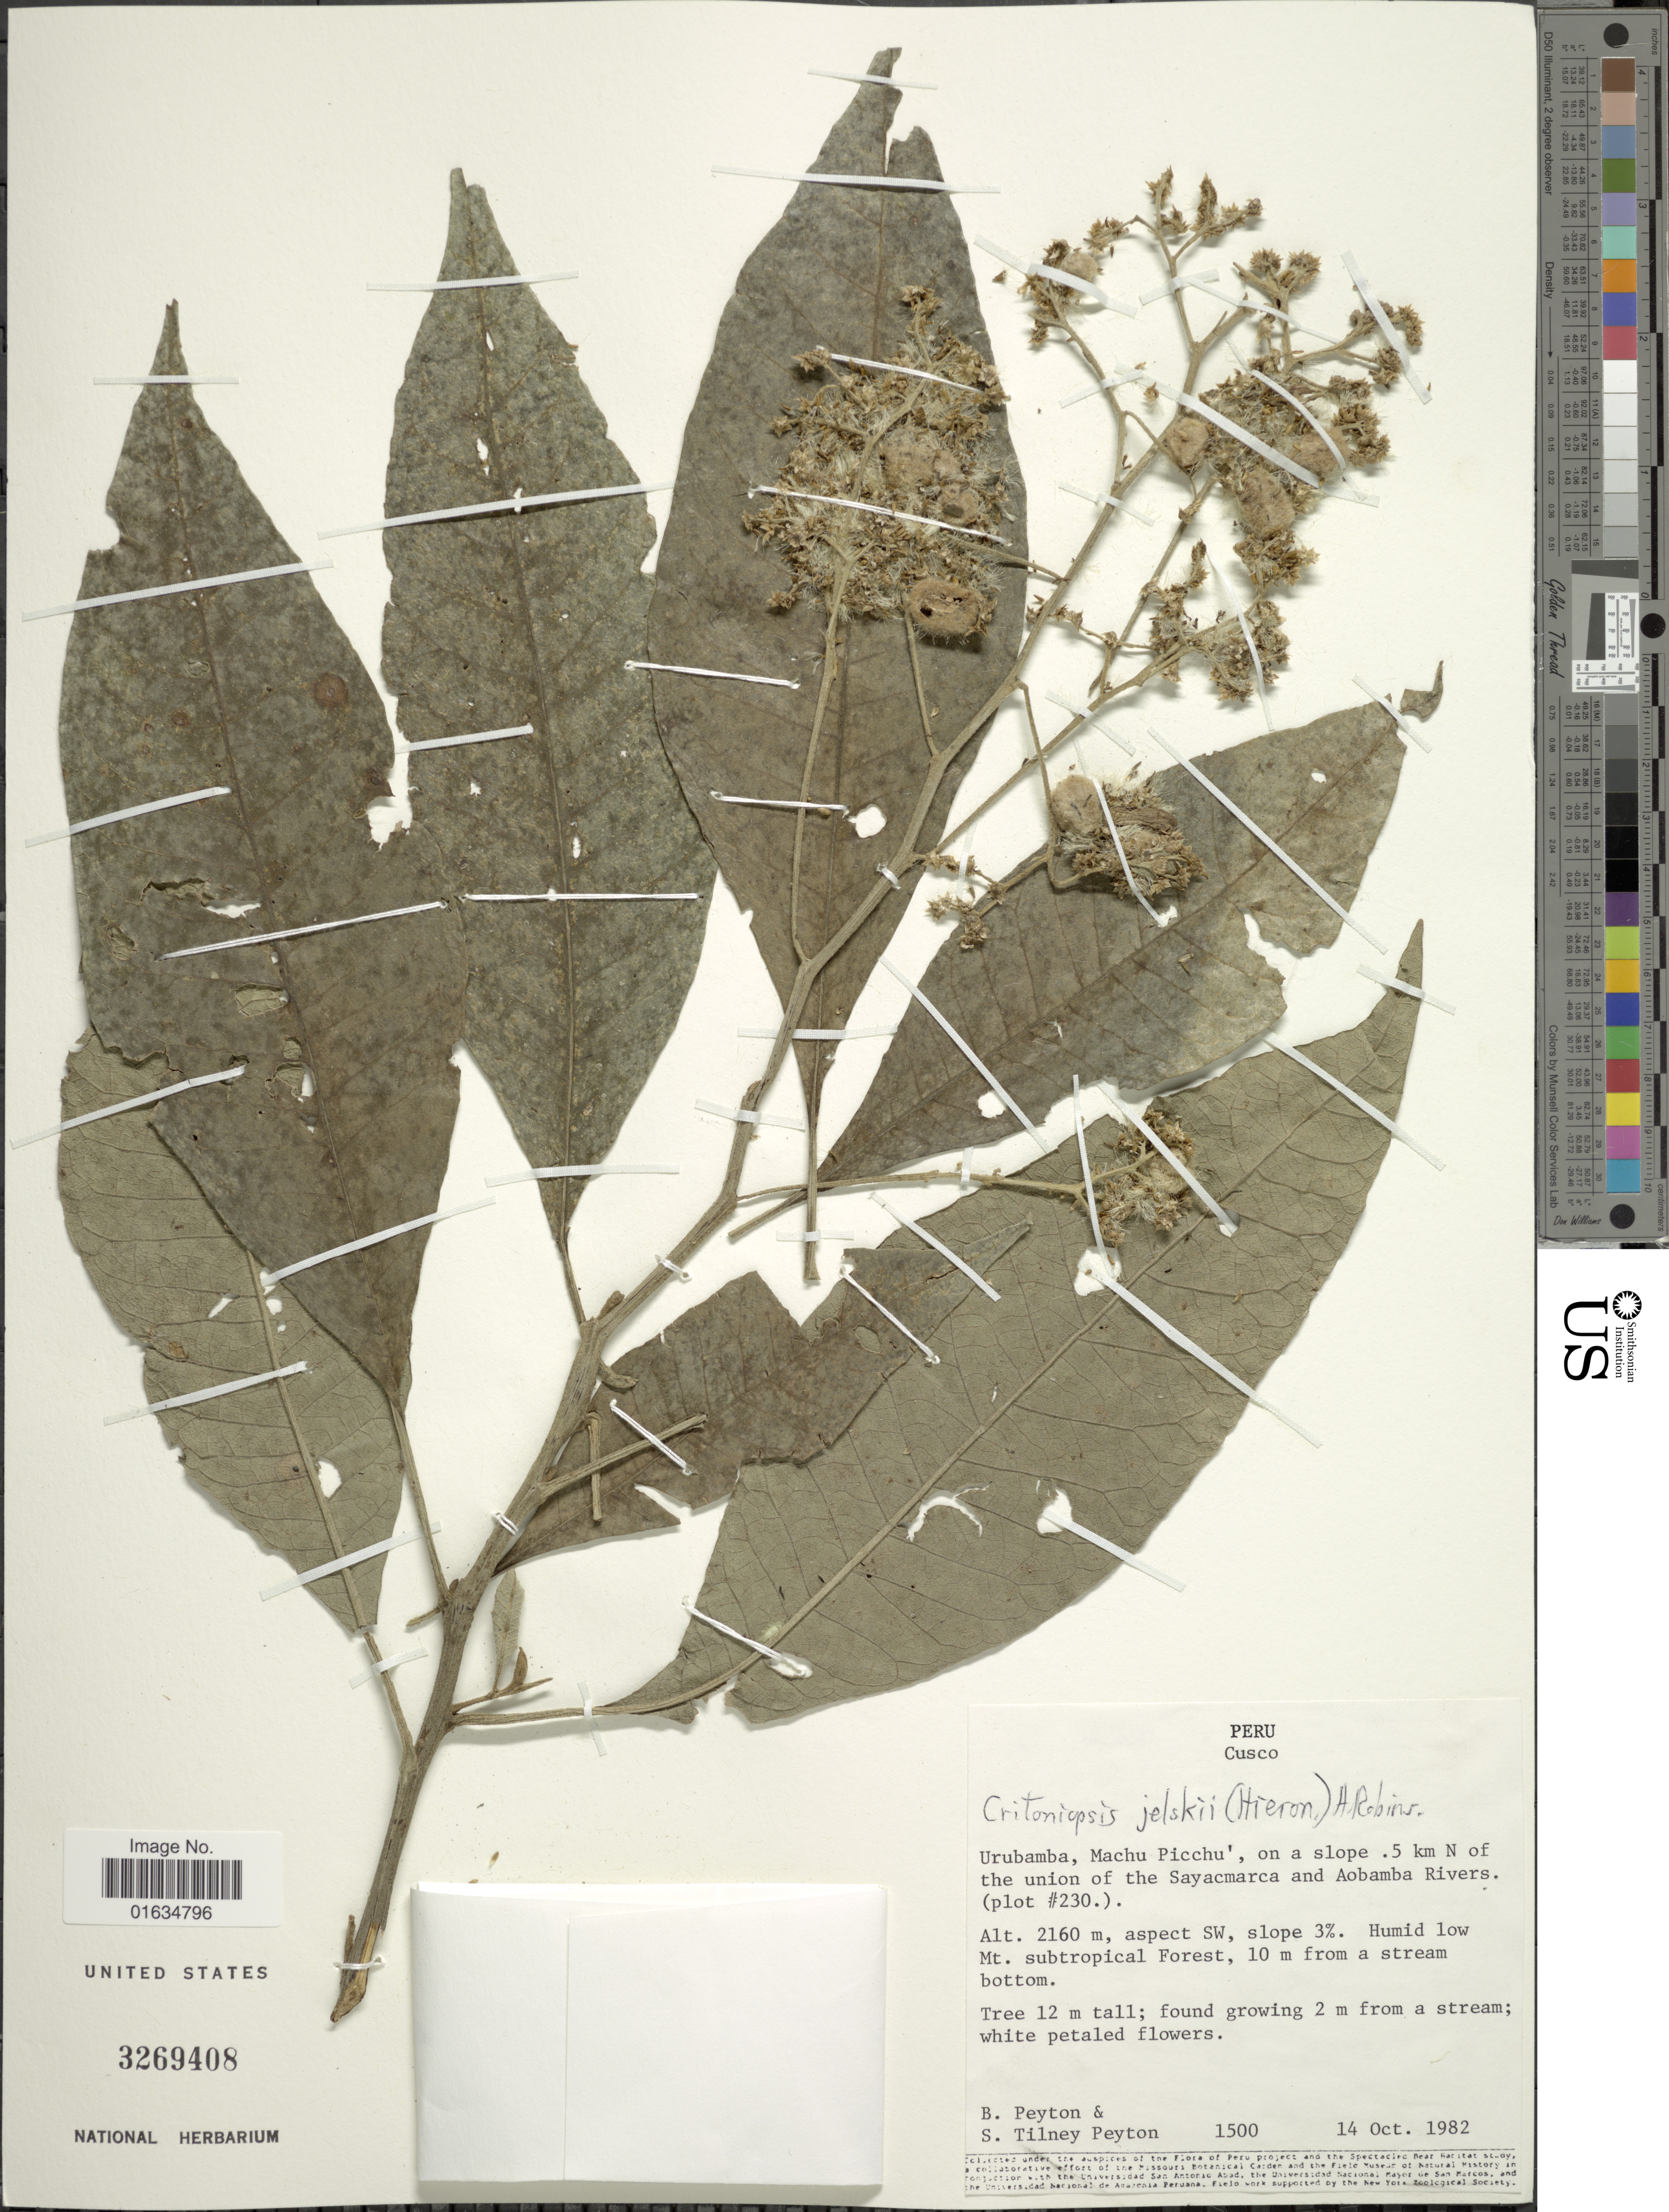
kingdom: Plantae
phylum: Tracheophyta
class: Magnoliopsida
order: Asterales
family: Asteraceae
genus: Critoniopsis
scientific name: Critoniopsis jelskii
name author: (Hieron.) H. Rob.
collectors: B. Peyton & S. Peyton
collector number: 1500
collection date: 1982-10-14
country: Peru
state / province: Cusco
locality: Urubamba, Machu Picchu', on a slope .5 km N of the union of the Sayacmarca and Aobamba Rivers (plot #230), aspect SW, slope 3%, 10 m from a stream bottom.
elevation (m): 2160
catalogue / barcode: US 3269408